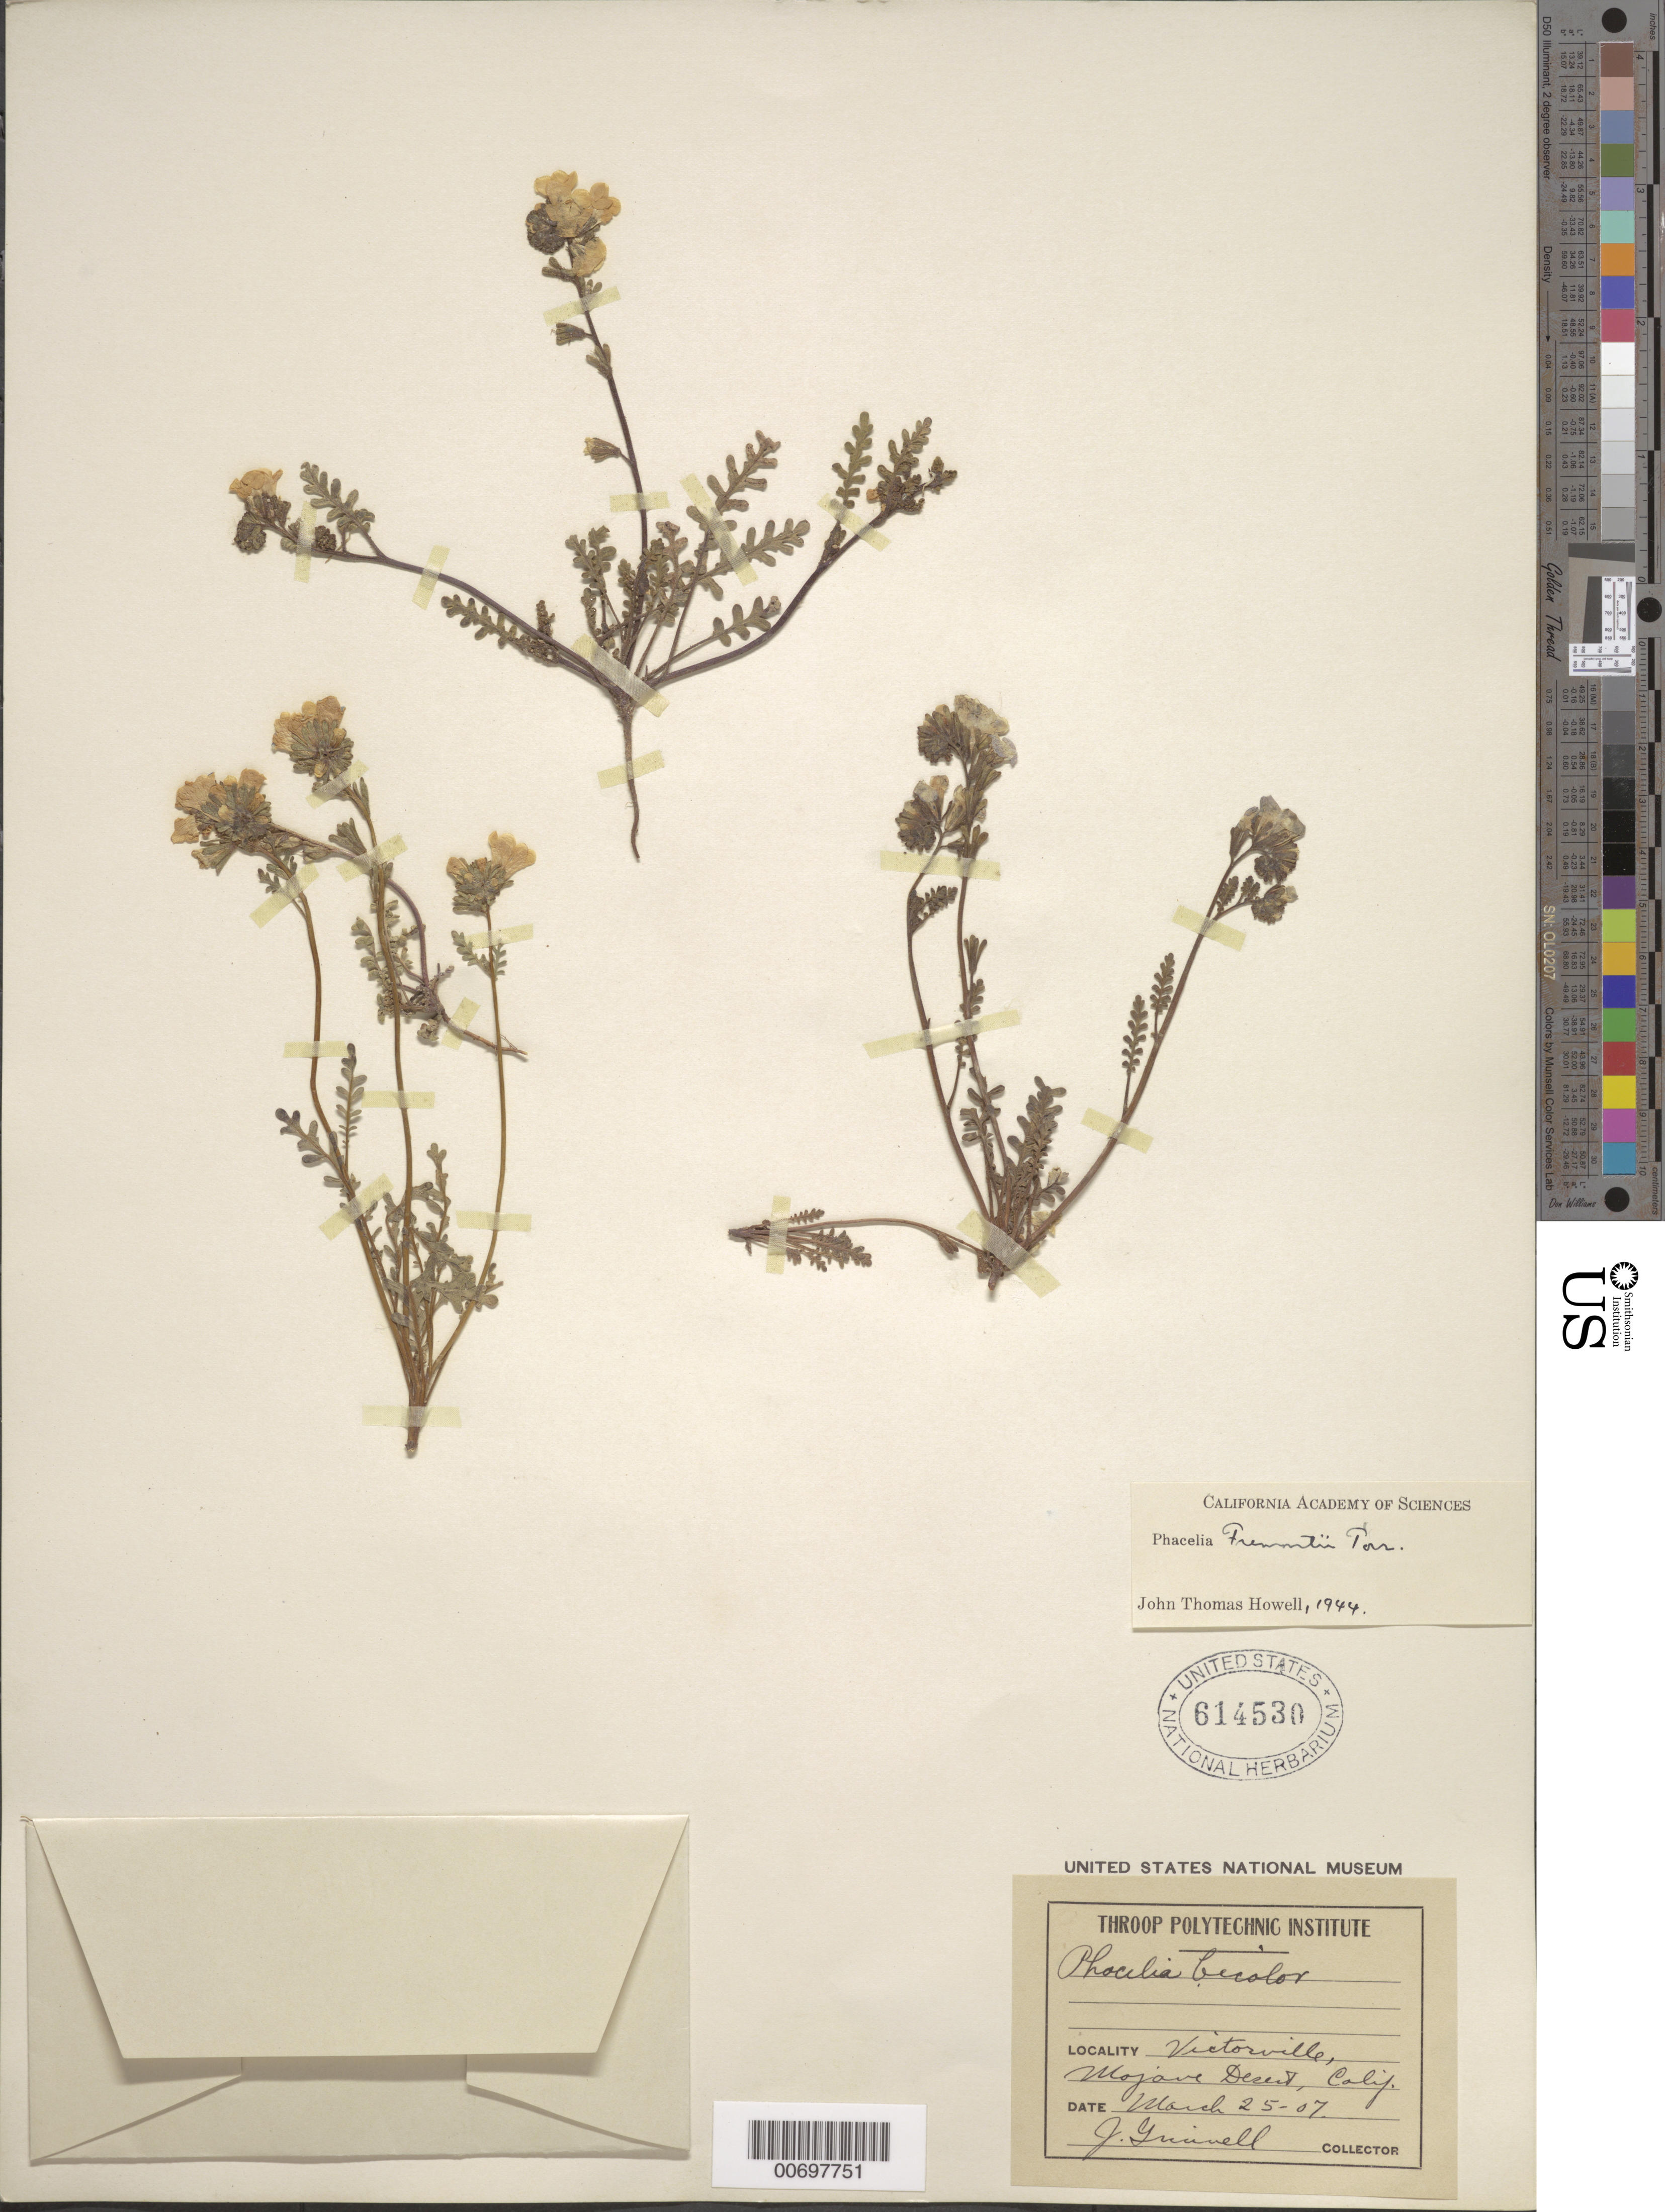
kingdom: Plantae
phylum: Tracheophyta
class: Magnoliopsida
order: Boraginales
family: Hydrophyllaceae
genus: Phacelia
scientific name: Phacelia fremontii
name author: Torr. in Ives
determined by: Howell, J. T., (CAS), California Academy of Sciences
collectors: J. Grinnell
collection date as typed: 25 Mar 1907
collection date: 1907-03-25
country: United States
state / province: California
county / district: San Barnadino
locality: Victorville, Mojave Desert.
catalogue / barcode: US 614530